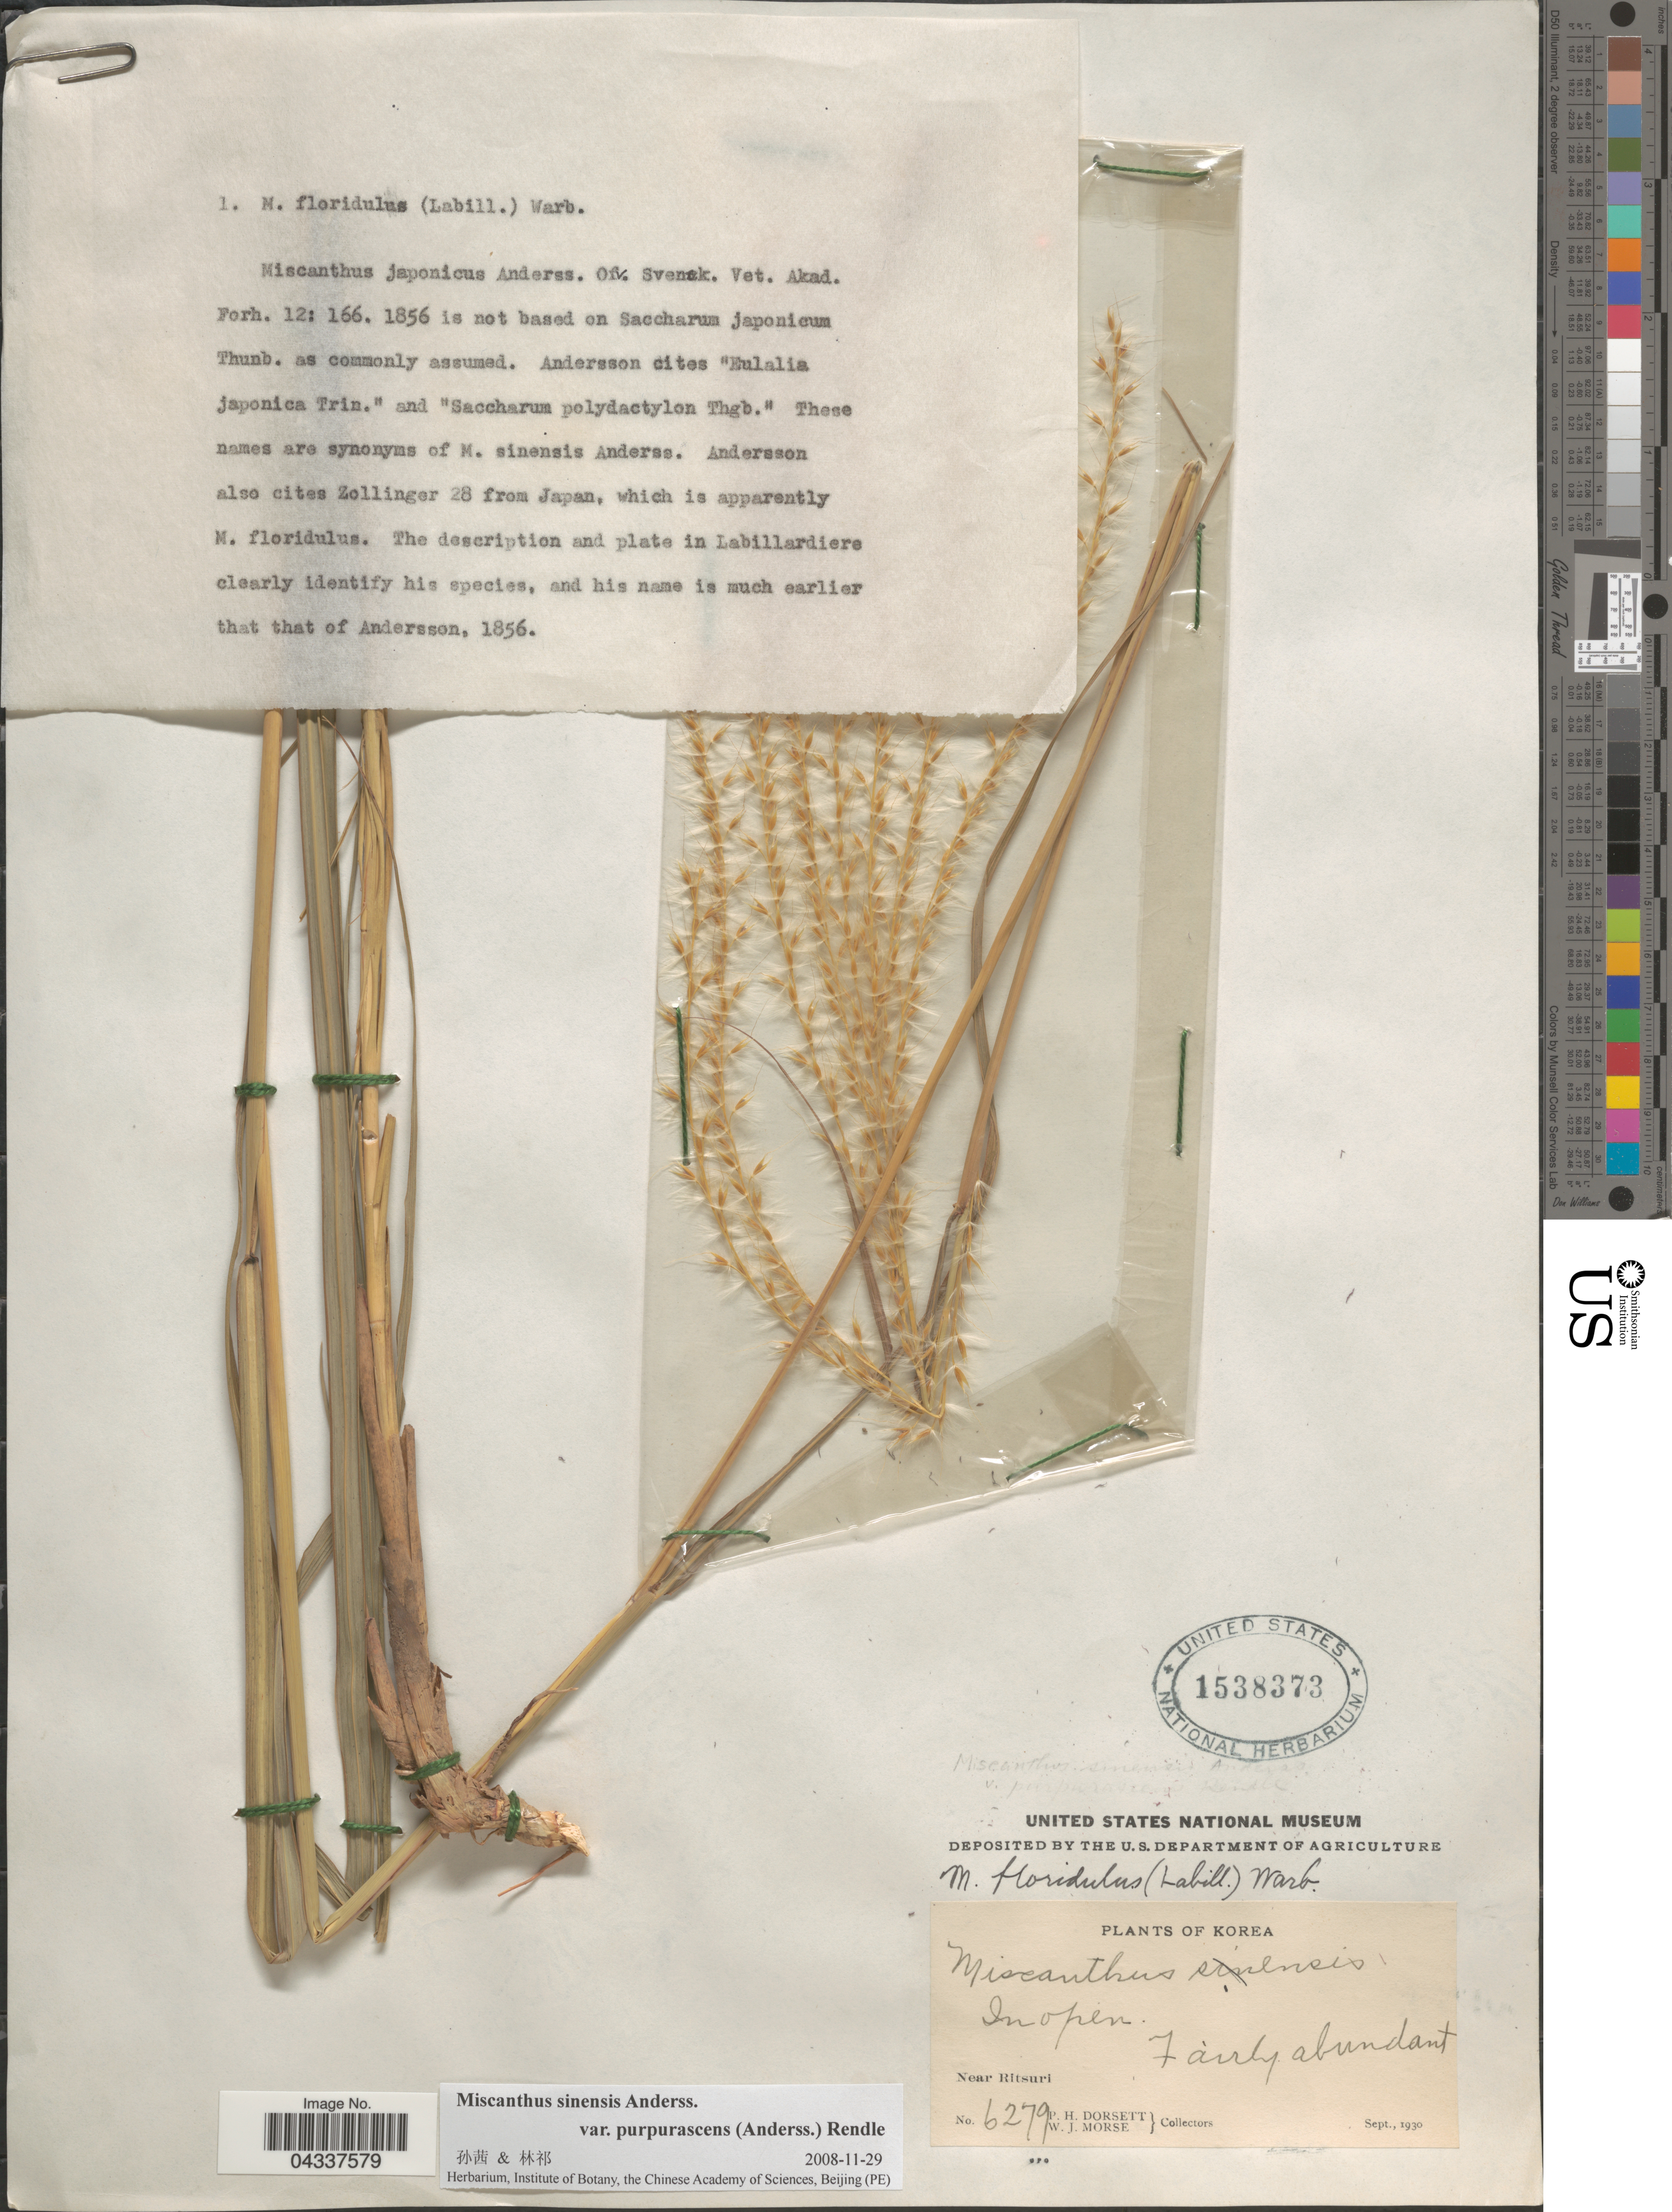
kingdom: Plantae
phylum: Tracheophyta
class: Liliopsida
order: Poales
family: Poaceae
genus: Miscanthus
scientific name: Miscanthus sinensis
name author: Andersson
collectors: P. H. Dorsett & W. J. Morse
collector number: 6279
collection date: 1930-09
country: North Korea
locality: In open. Near Ritsuri.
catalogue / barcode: US 1538373